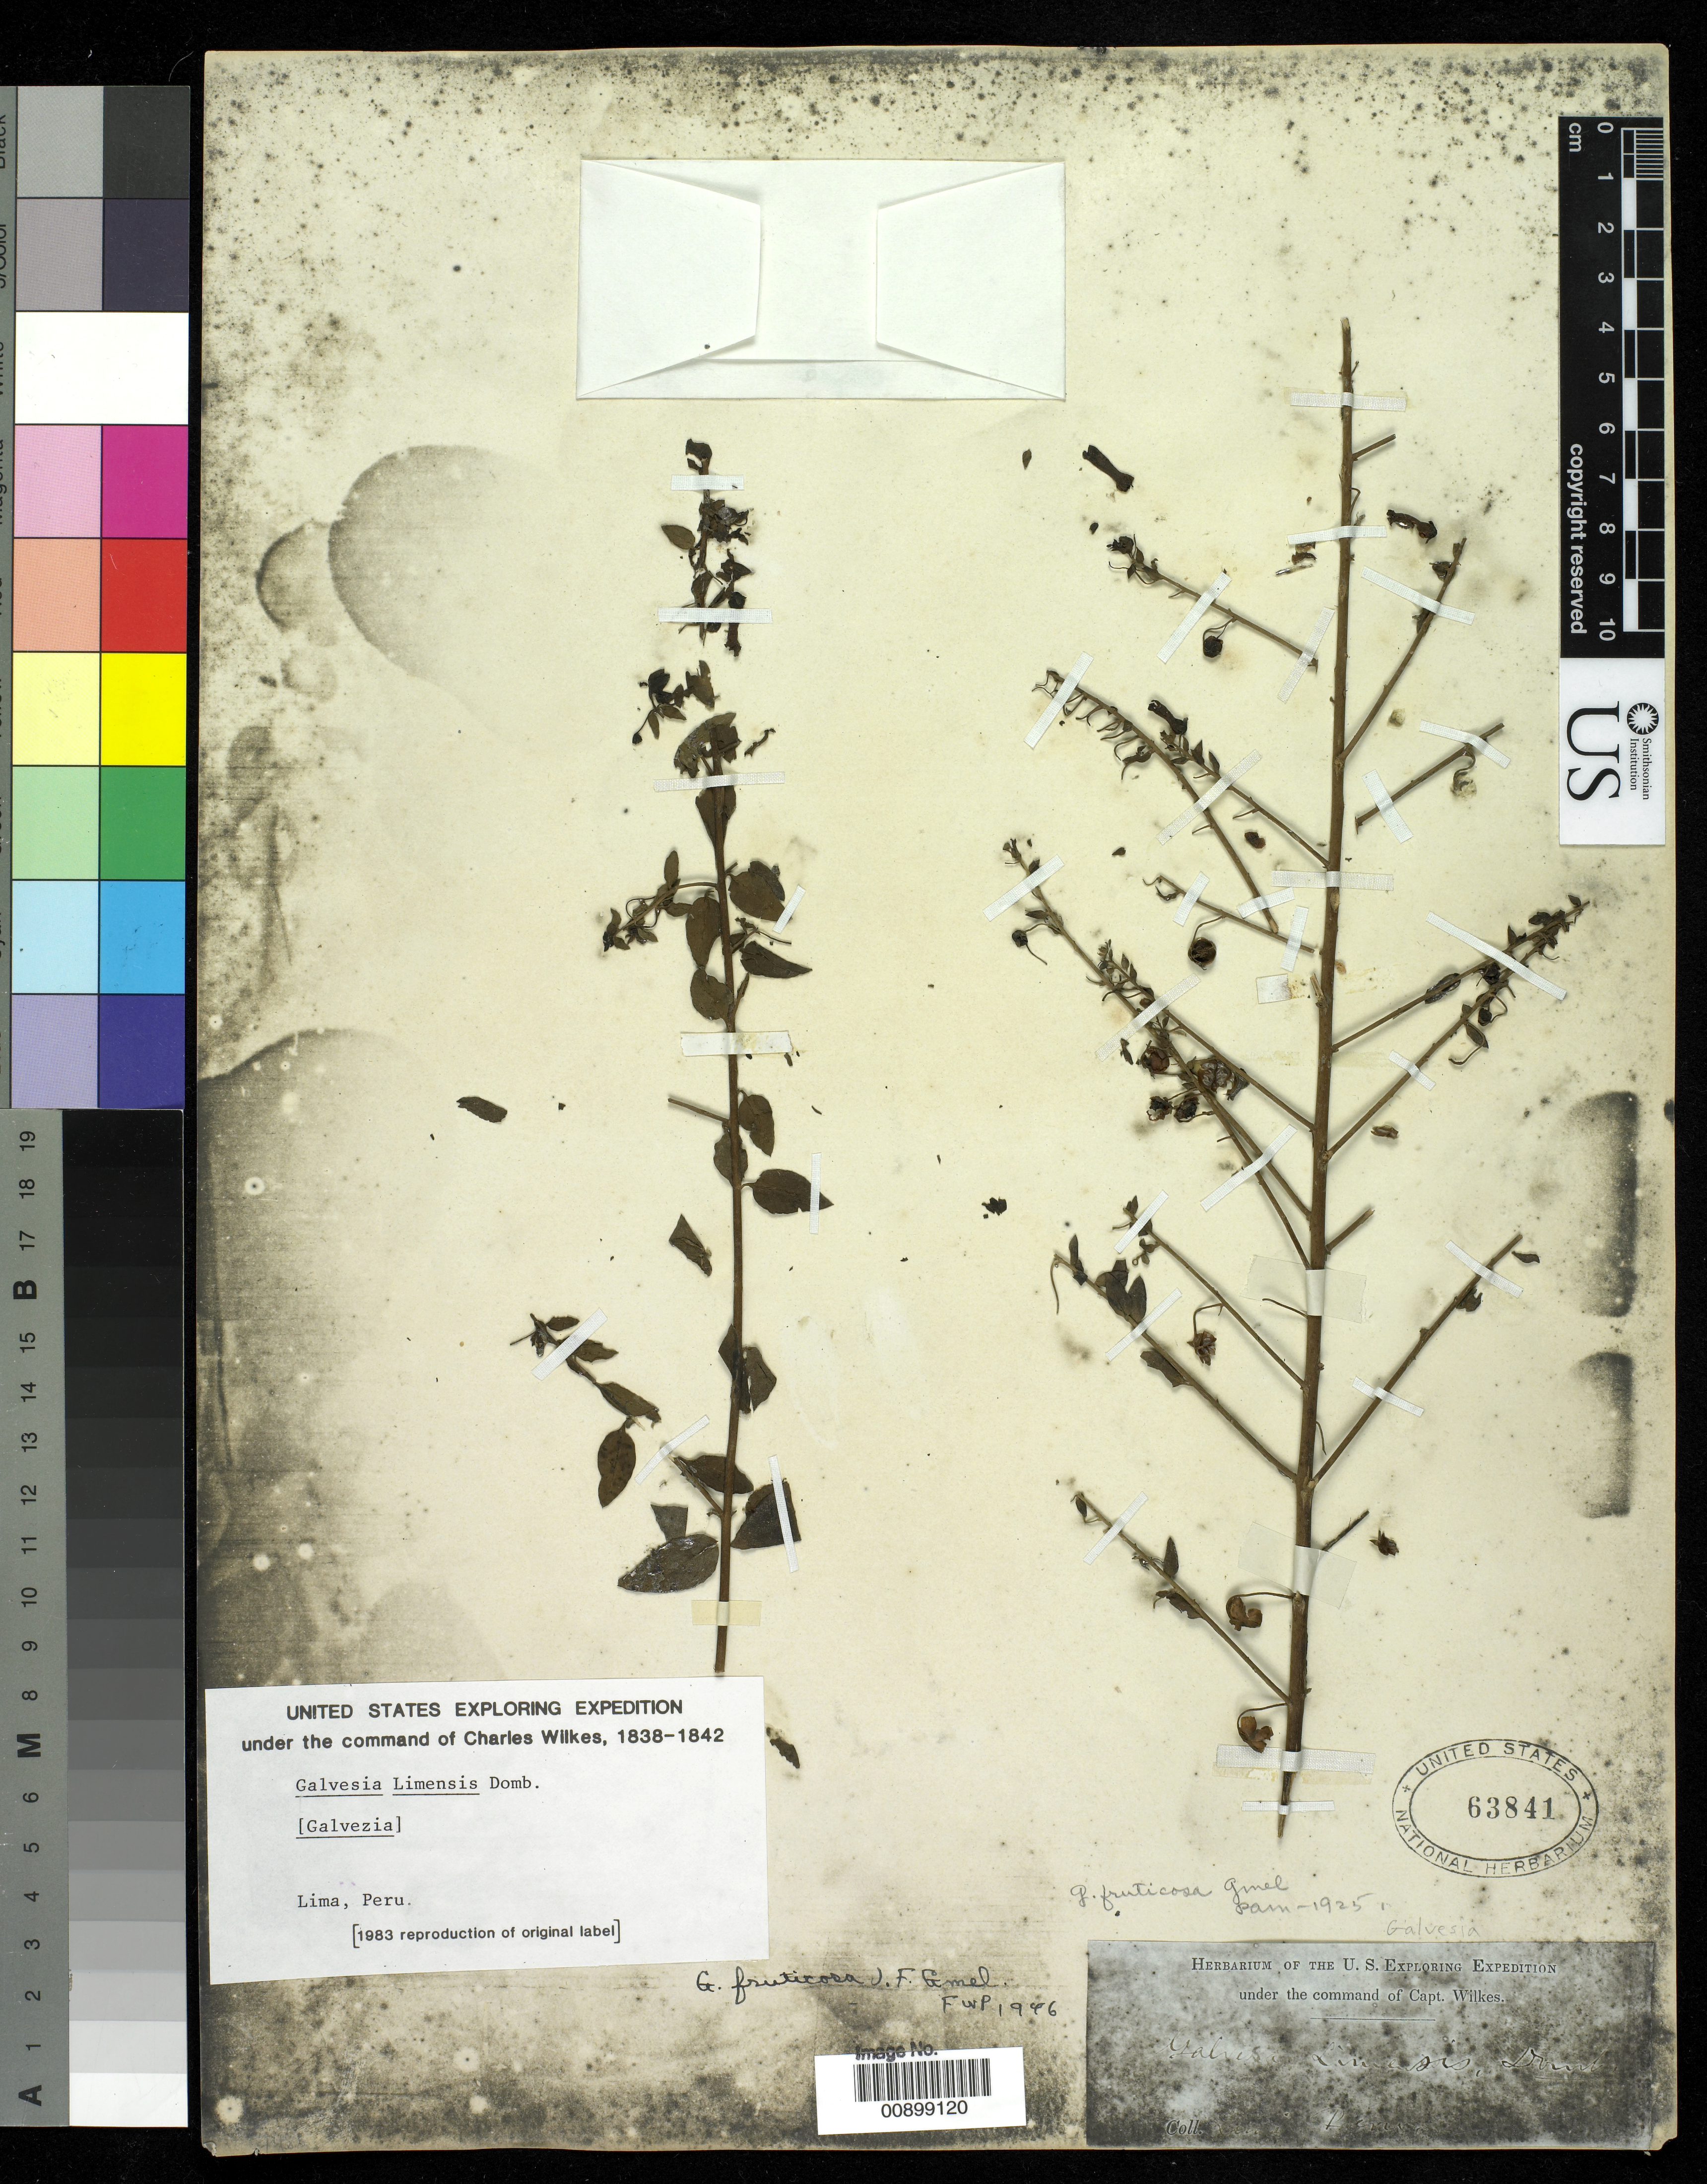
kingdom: Plantae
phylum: Tracheophyta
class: Magnoliopsida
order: Lamiales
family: Plantaginaceae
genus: Galvezia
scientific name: Galvezia fruticosa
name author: J.F. Gmel.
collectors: Wilkes Explor. Exped.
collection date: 1838/1842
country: Peru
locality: Lima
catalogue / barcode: US 63841